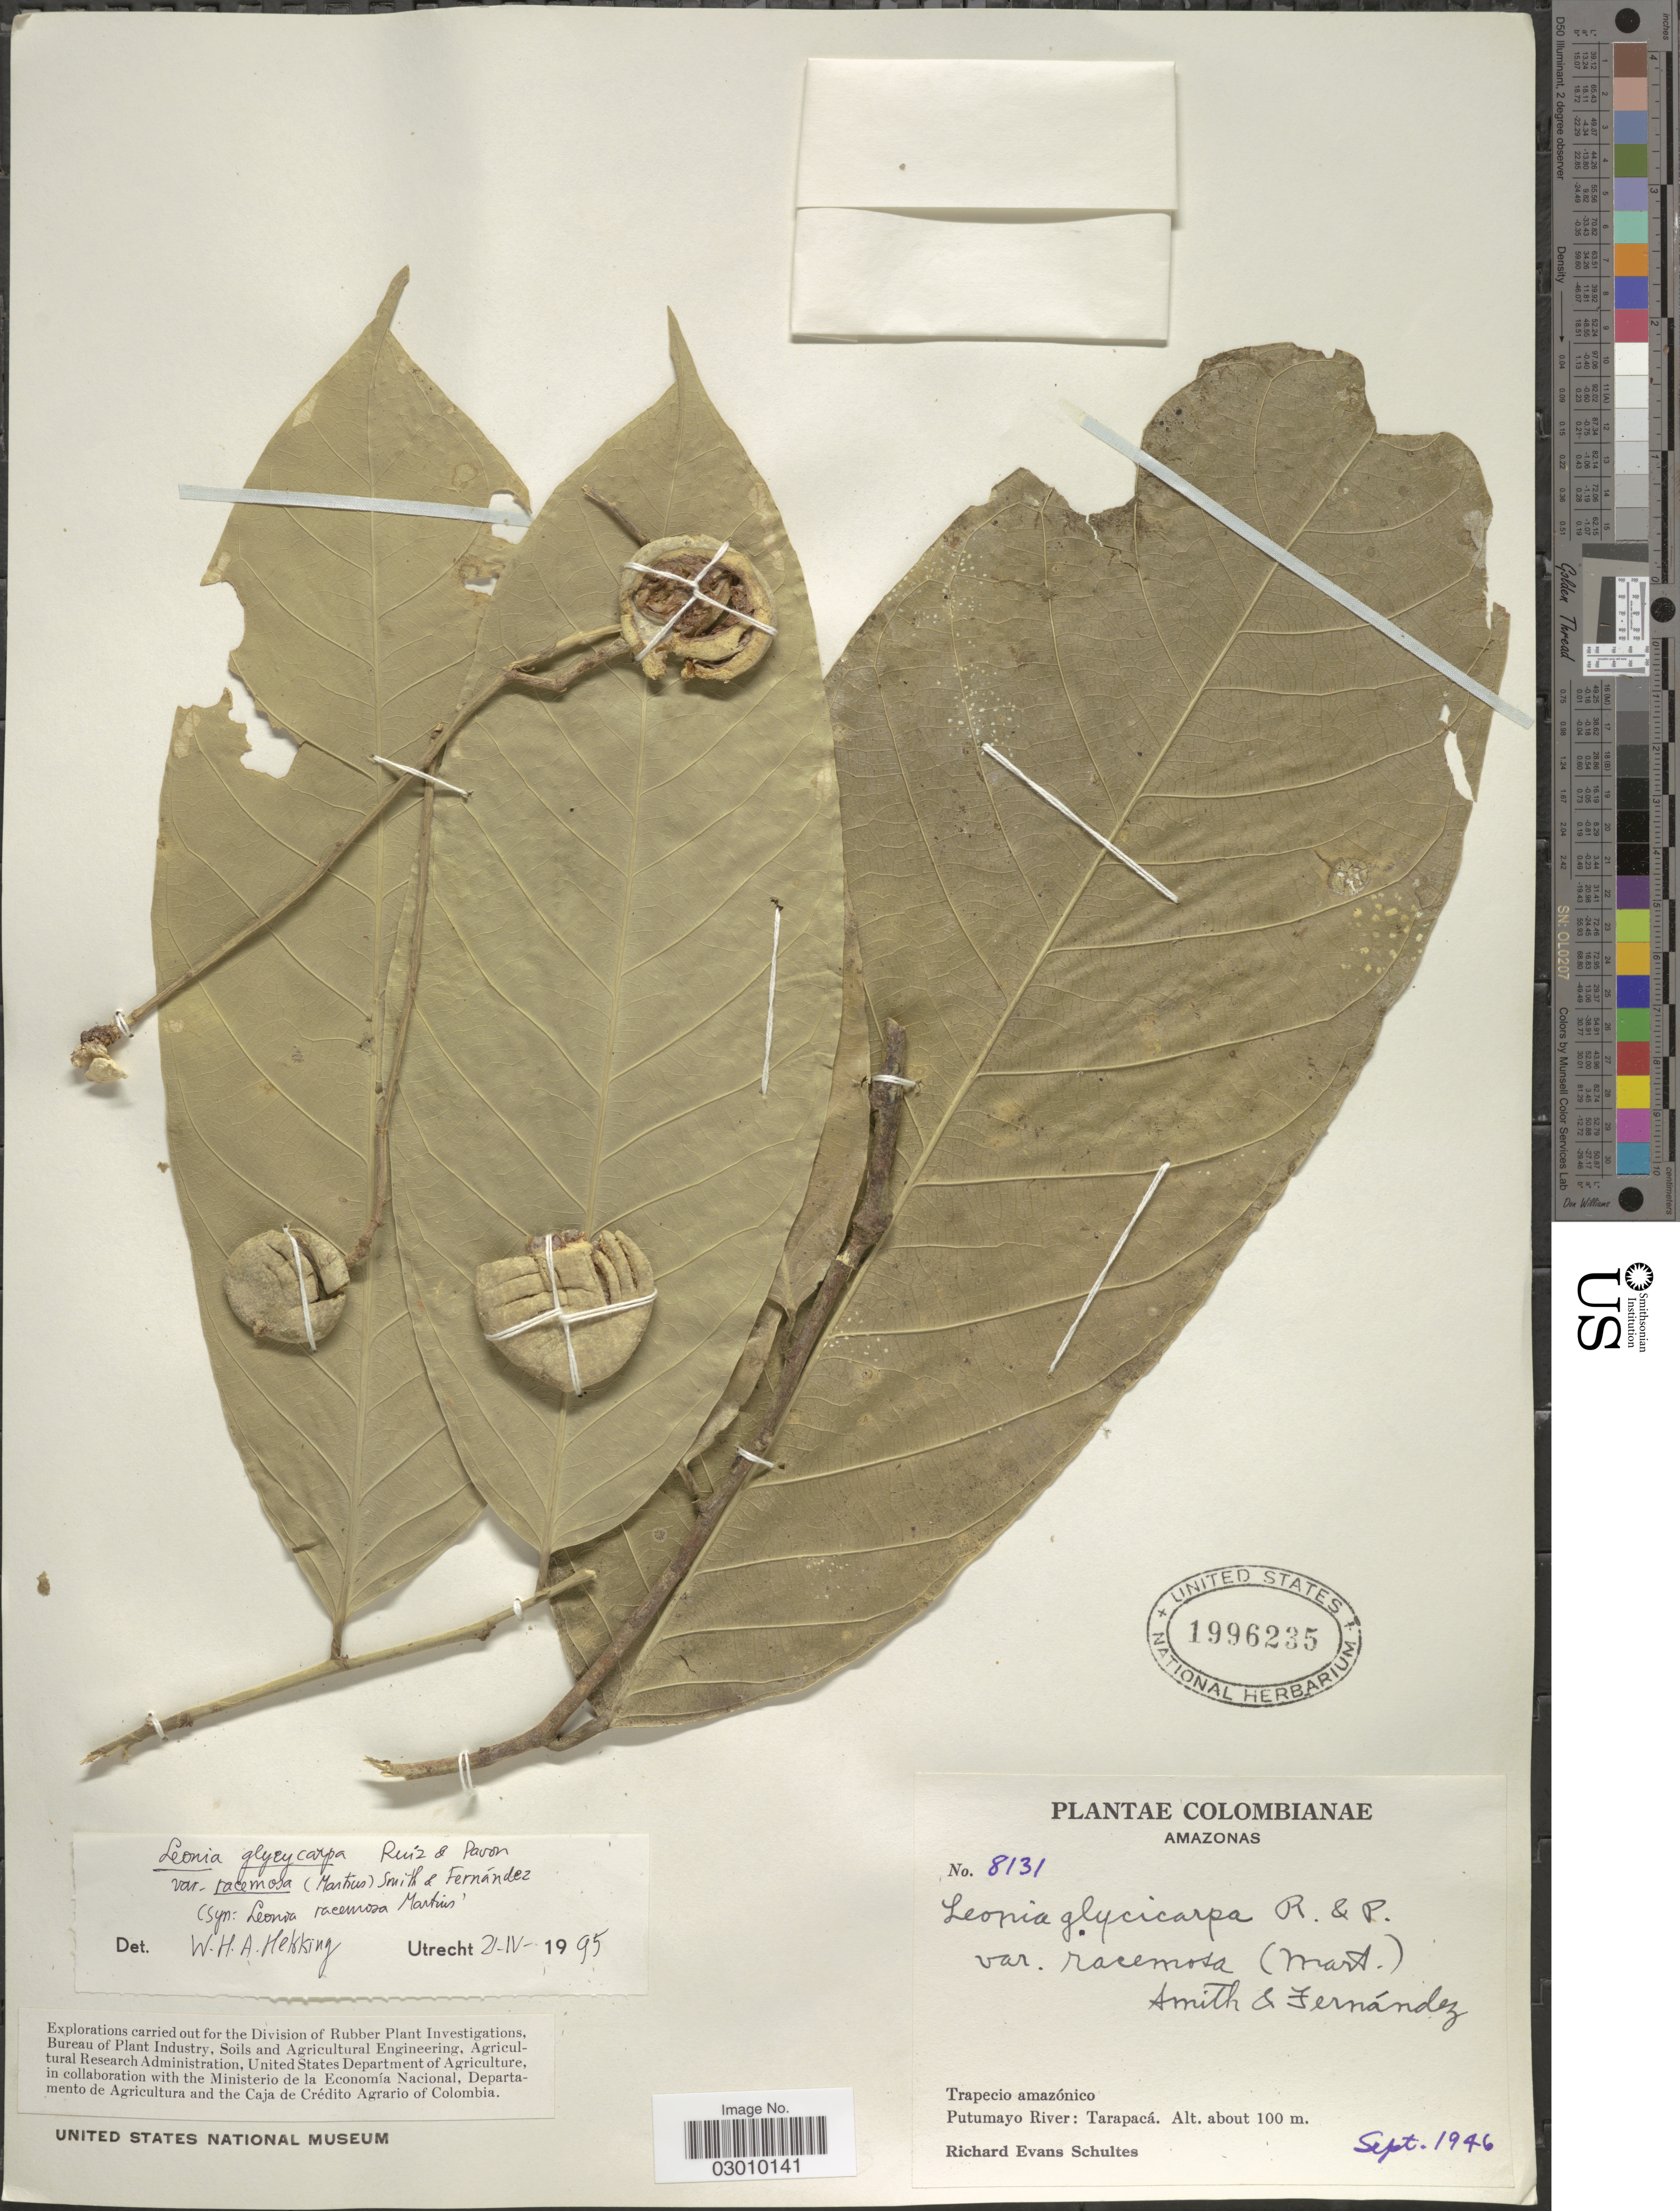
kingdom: Plantae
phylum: Tracheophyta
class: Magnoliopsida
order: Malpighiales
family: Violaceae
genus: Leonia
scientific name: Leonia glycycarpa var. racemosa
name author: (Mart.) L.B. Sm. & A. Fernández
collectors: R. E. Schultes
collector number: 8131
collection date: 1946-09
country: Colombia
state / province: Amazônas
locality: Trapecio amazónico: Putumayo River: Tarapacá.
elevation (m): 100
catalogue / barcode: US 1996235